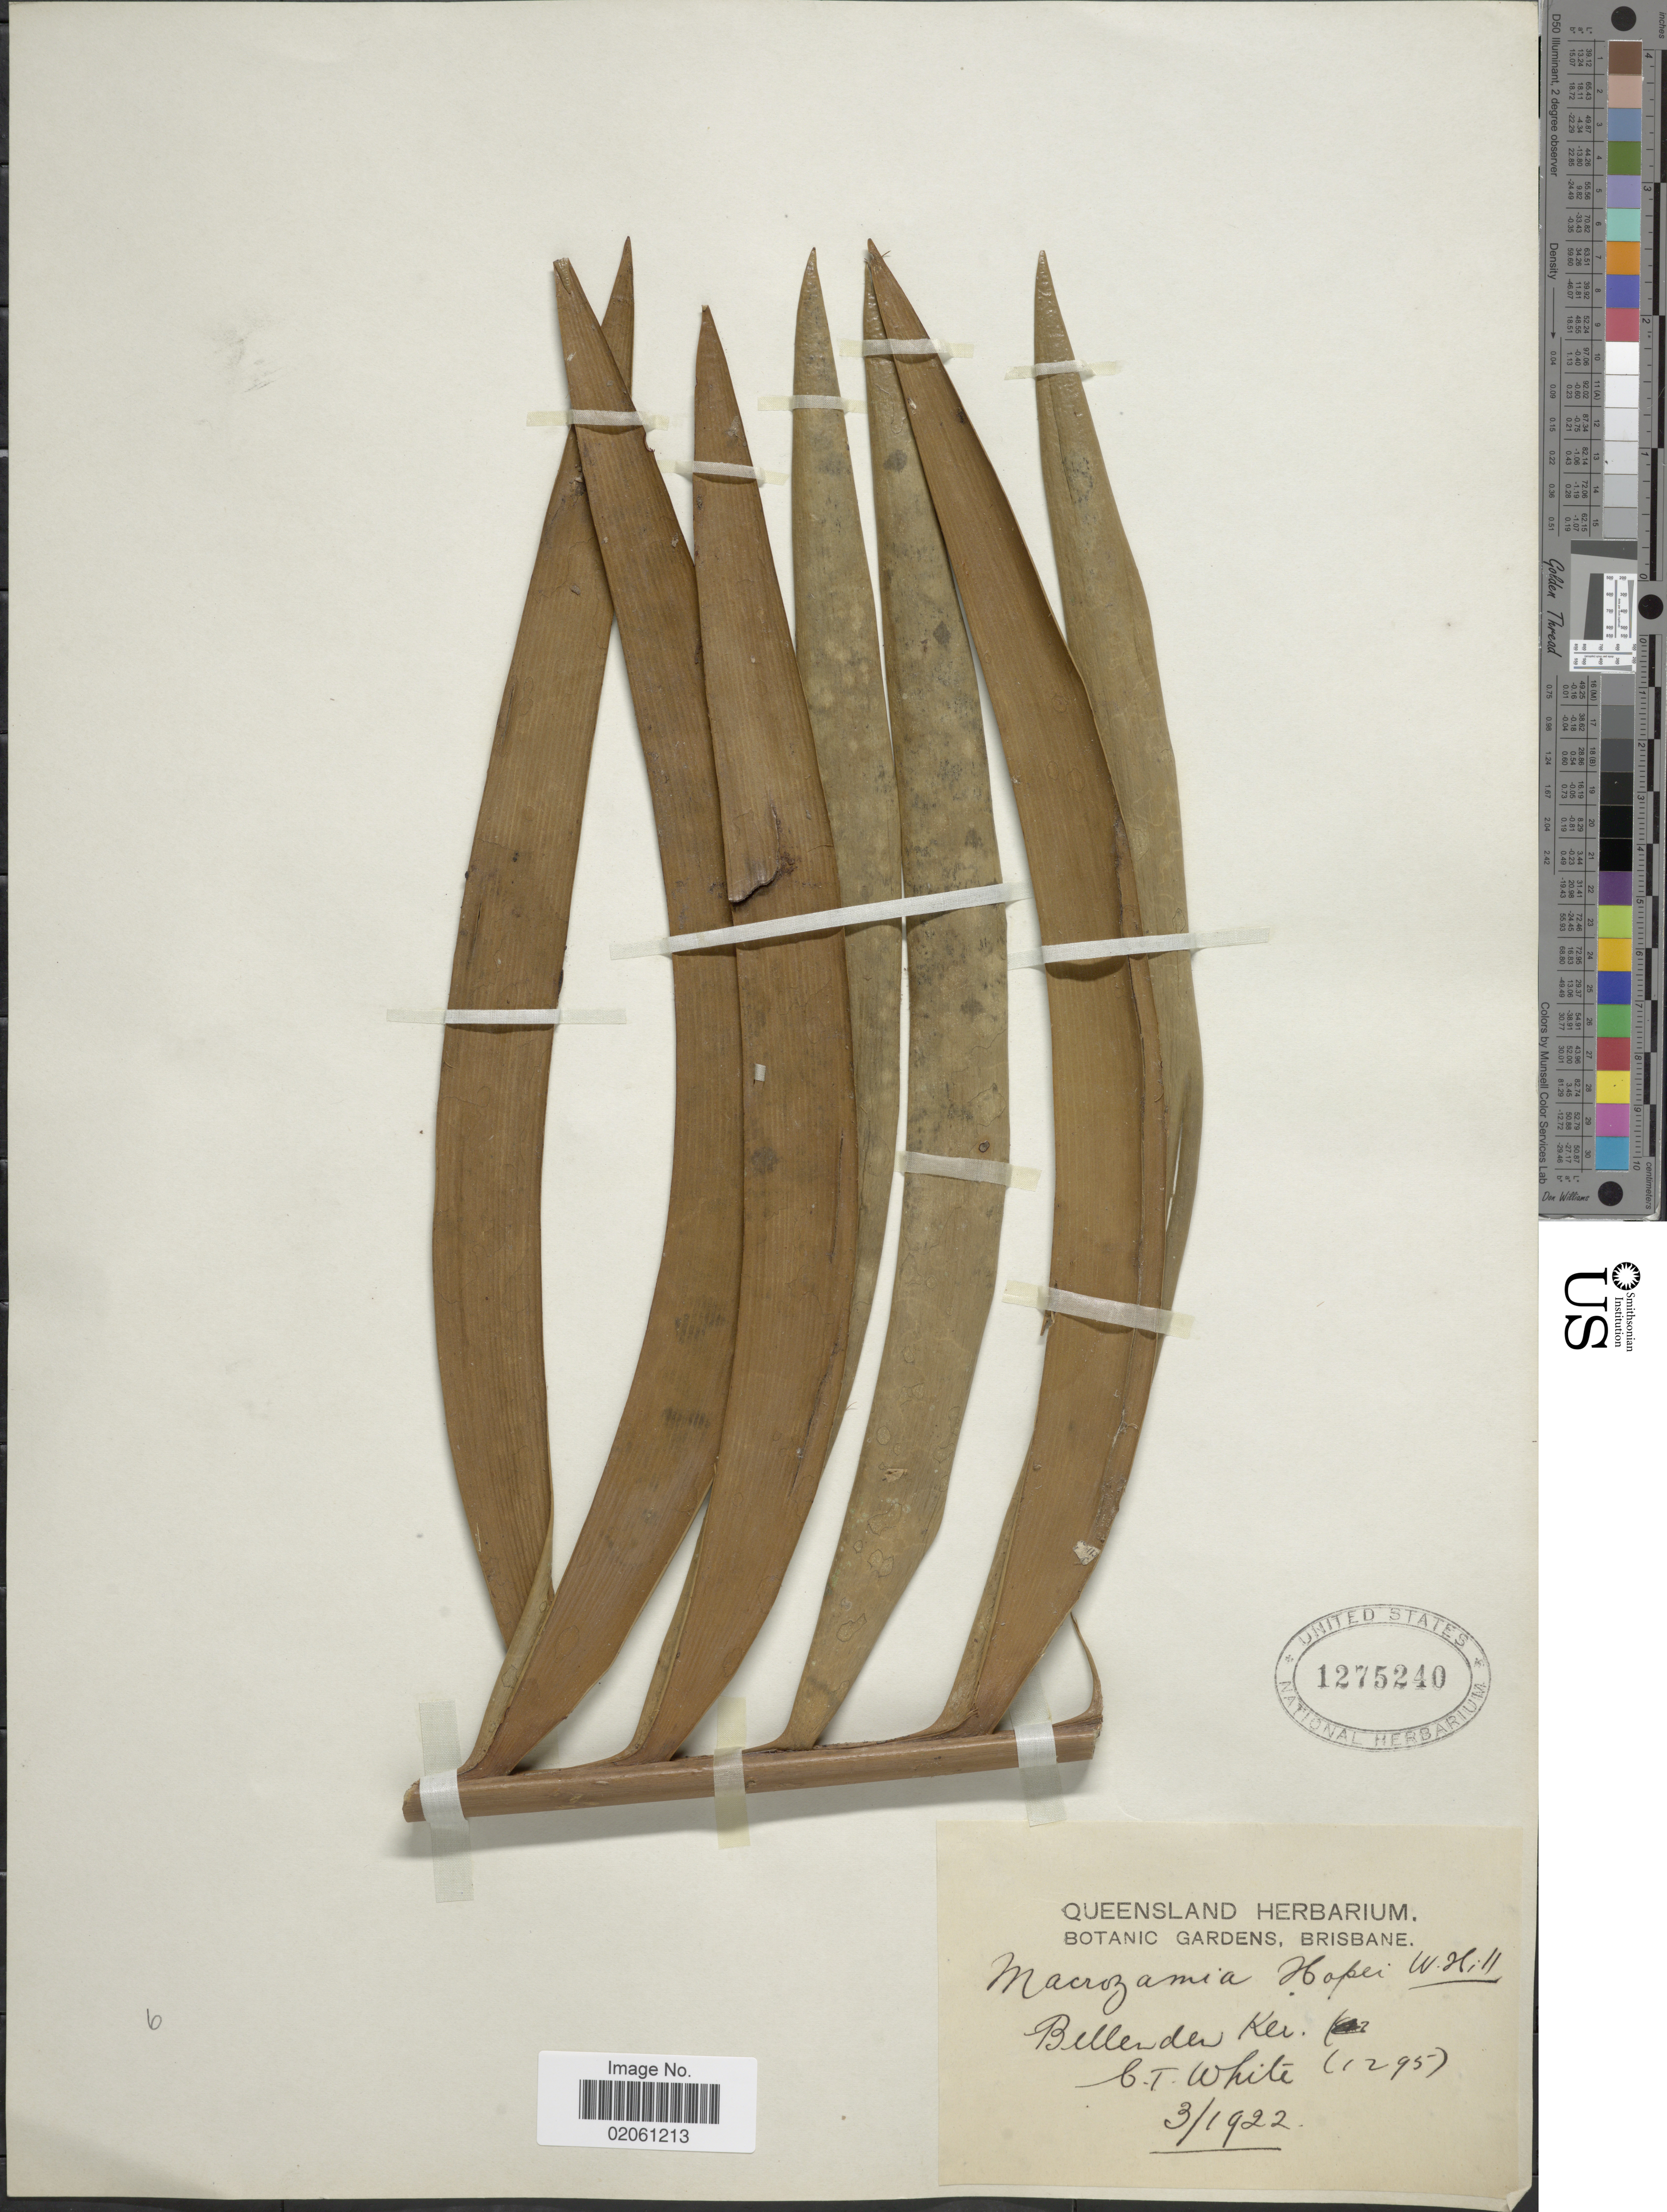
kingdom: Plantae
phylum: Tracheophyta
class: Cycadopsida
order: Cycadales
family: Zamiaceae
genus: Lepidozamia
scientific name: Lepidozamia hopei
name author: (W. Hill) Regel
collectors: C. T. White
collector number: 1295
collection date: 1922-03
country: Australia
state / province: Queensland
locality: Bellenden Ker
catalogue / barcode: US 1275240